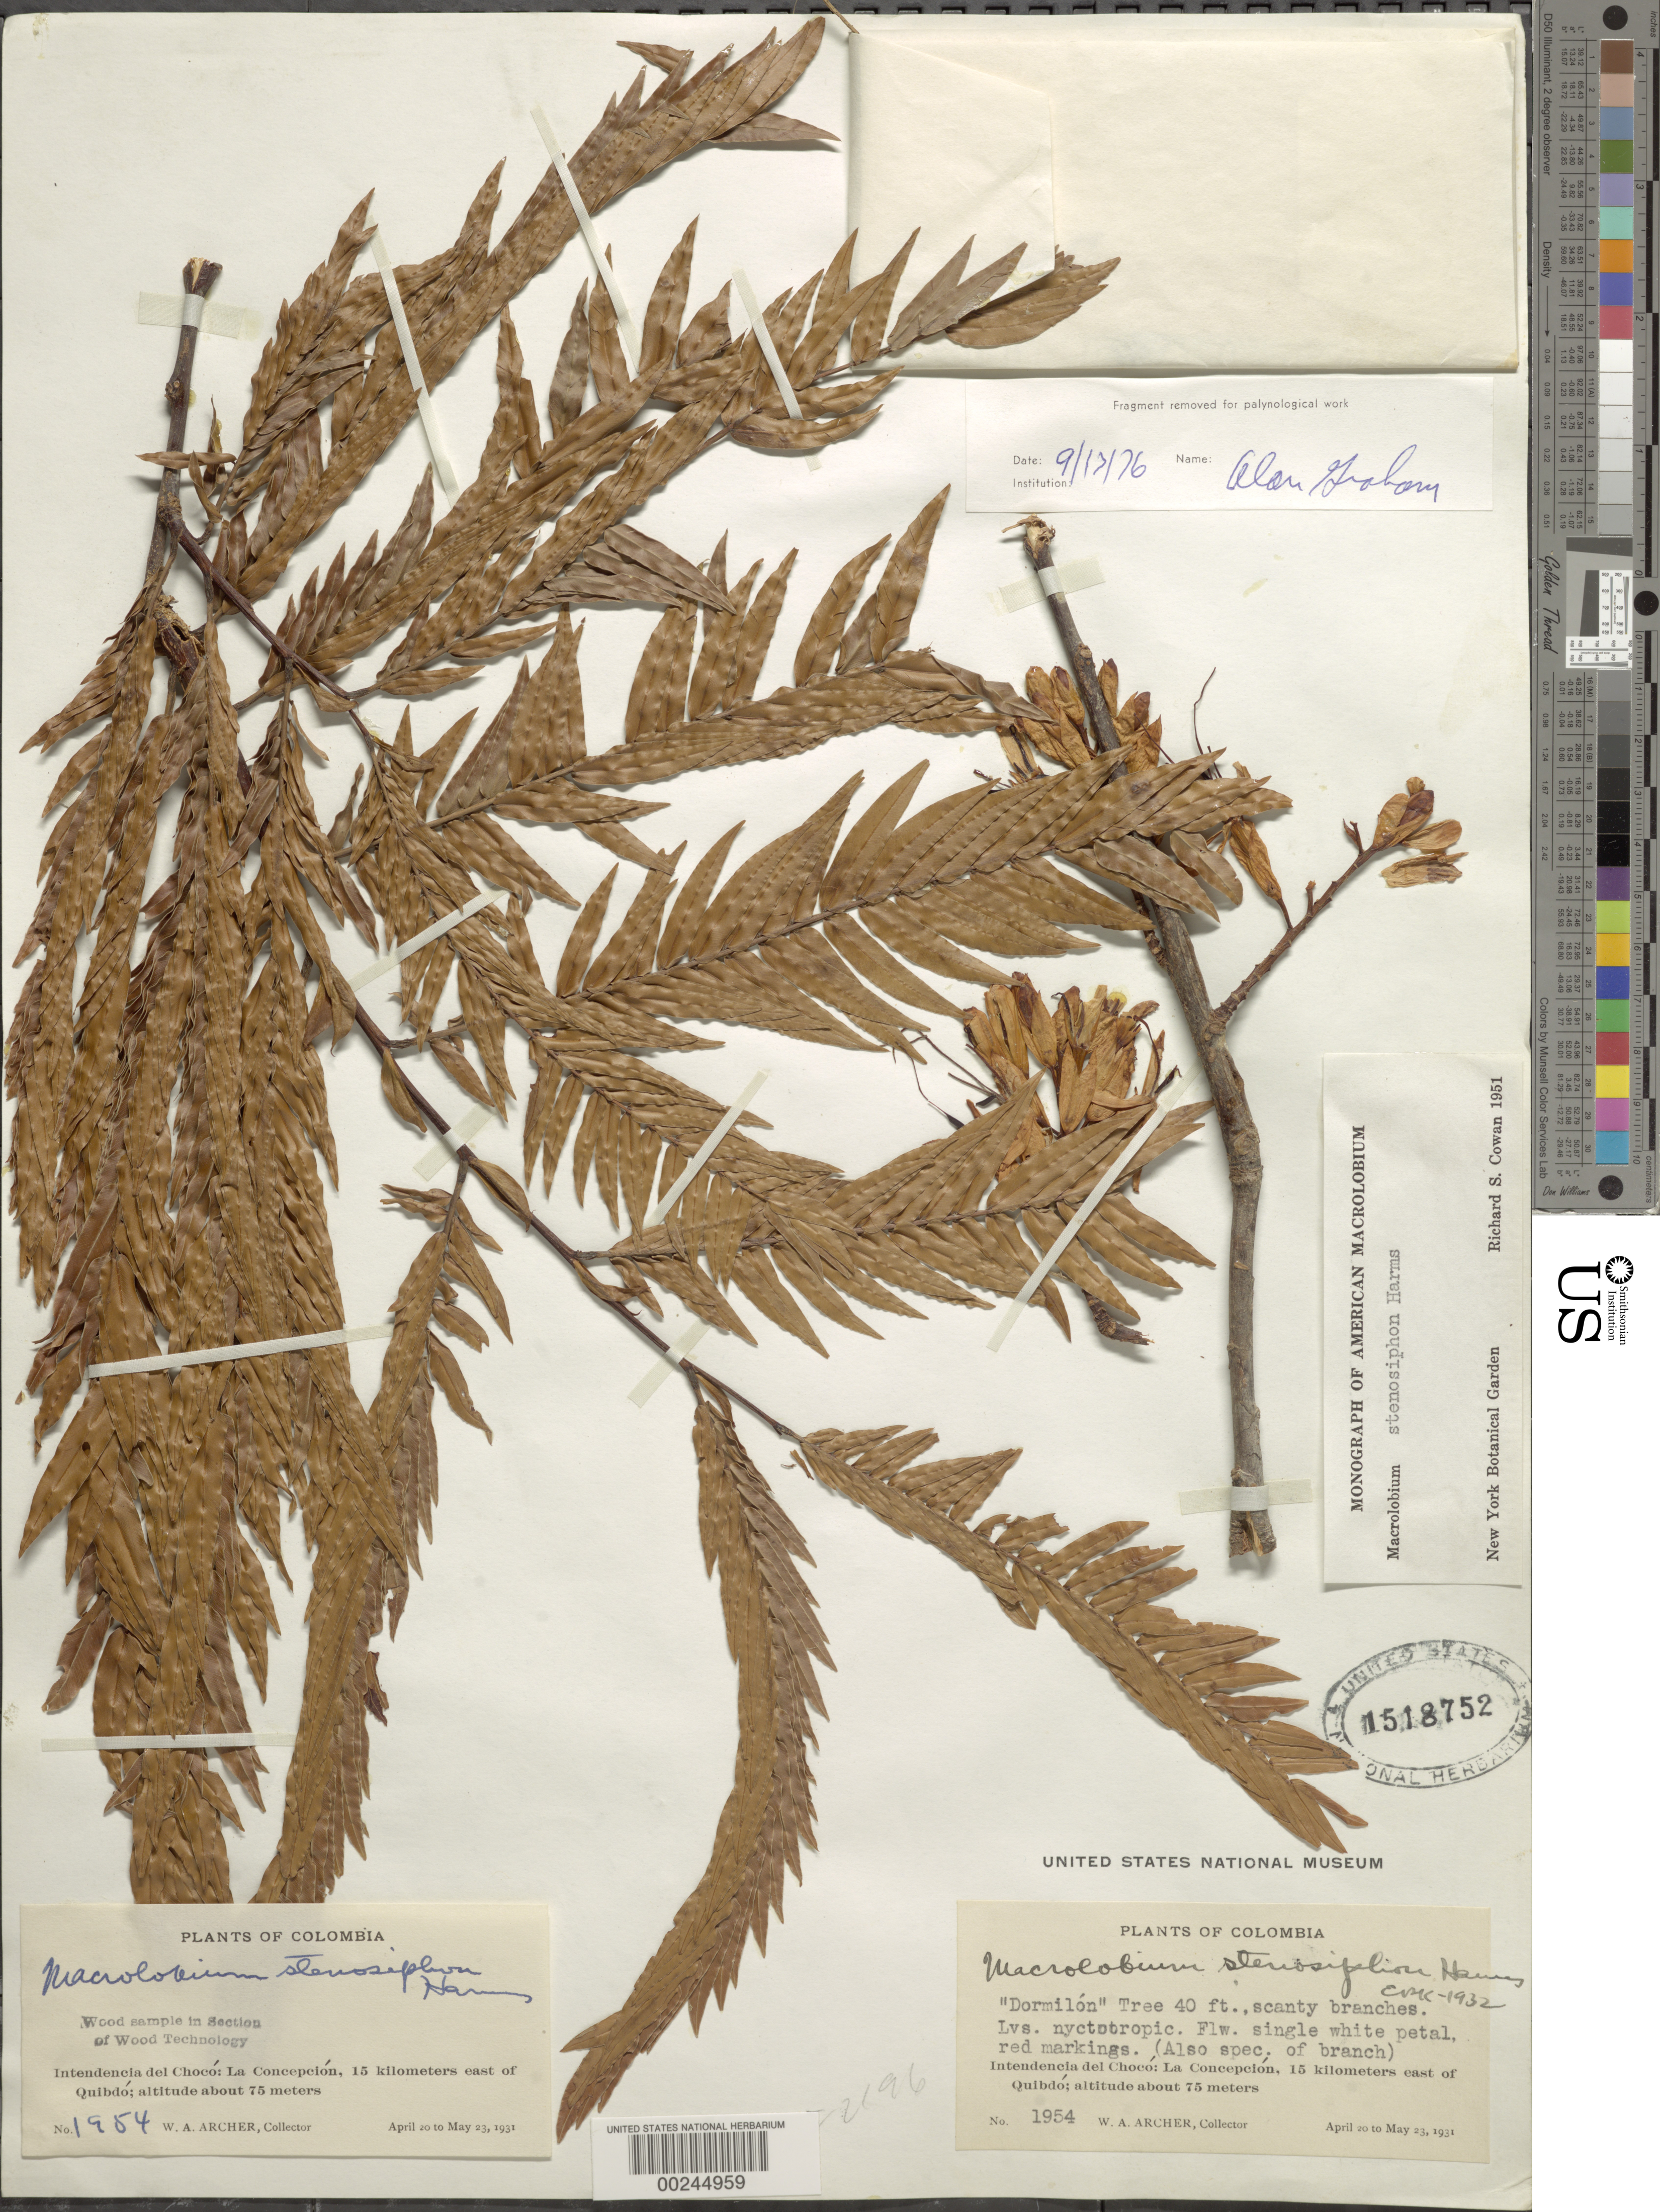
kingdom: Plantae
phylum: Tracheophyta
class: Magnoliopsida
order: Fabales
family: Fabaceae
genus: Macrolobium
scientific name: Macrolobium stenosiphon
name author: Harms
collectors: W. A. Archer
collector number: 1954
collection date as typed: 20 Apr 1931 to 23 May 1931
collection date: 1931-04-20/1931-05-23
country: Colombia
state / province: Chocó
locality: La Concepcion, 15 km E of Quibdo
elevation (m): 75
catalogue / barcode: US 1518752